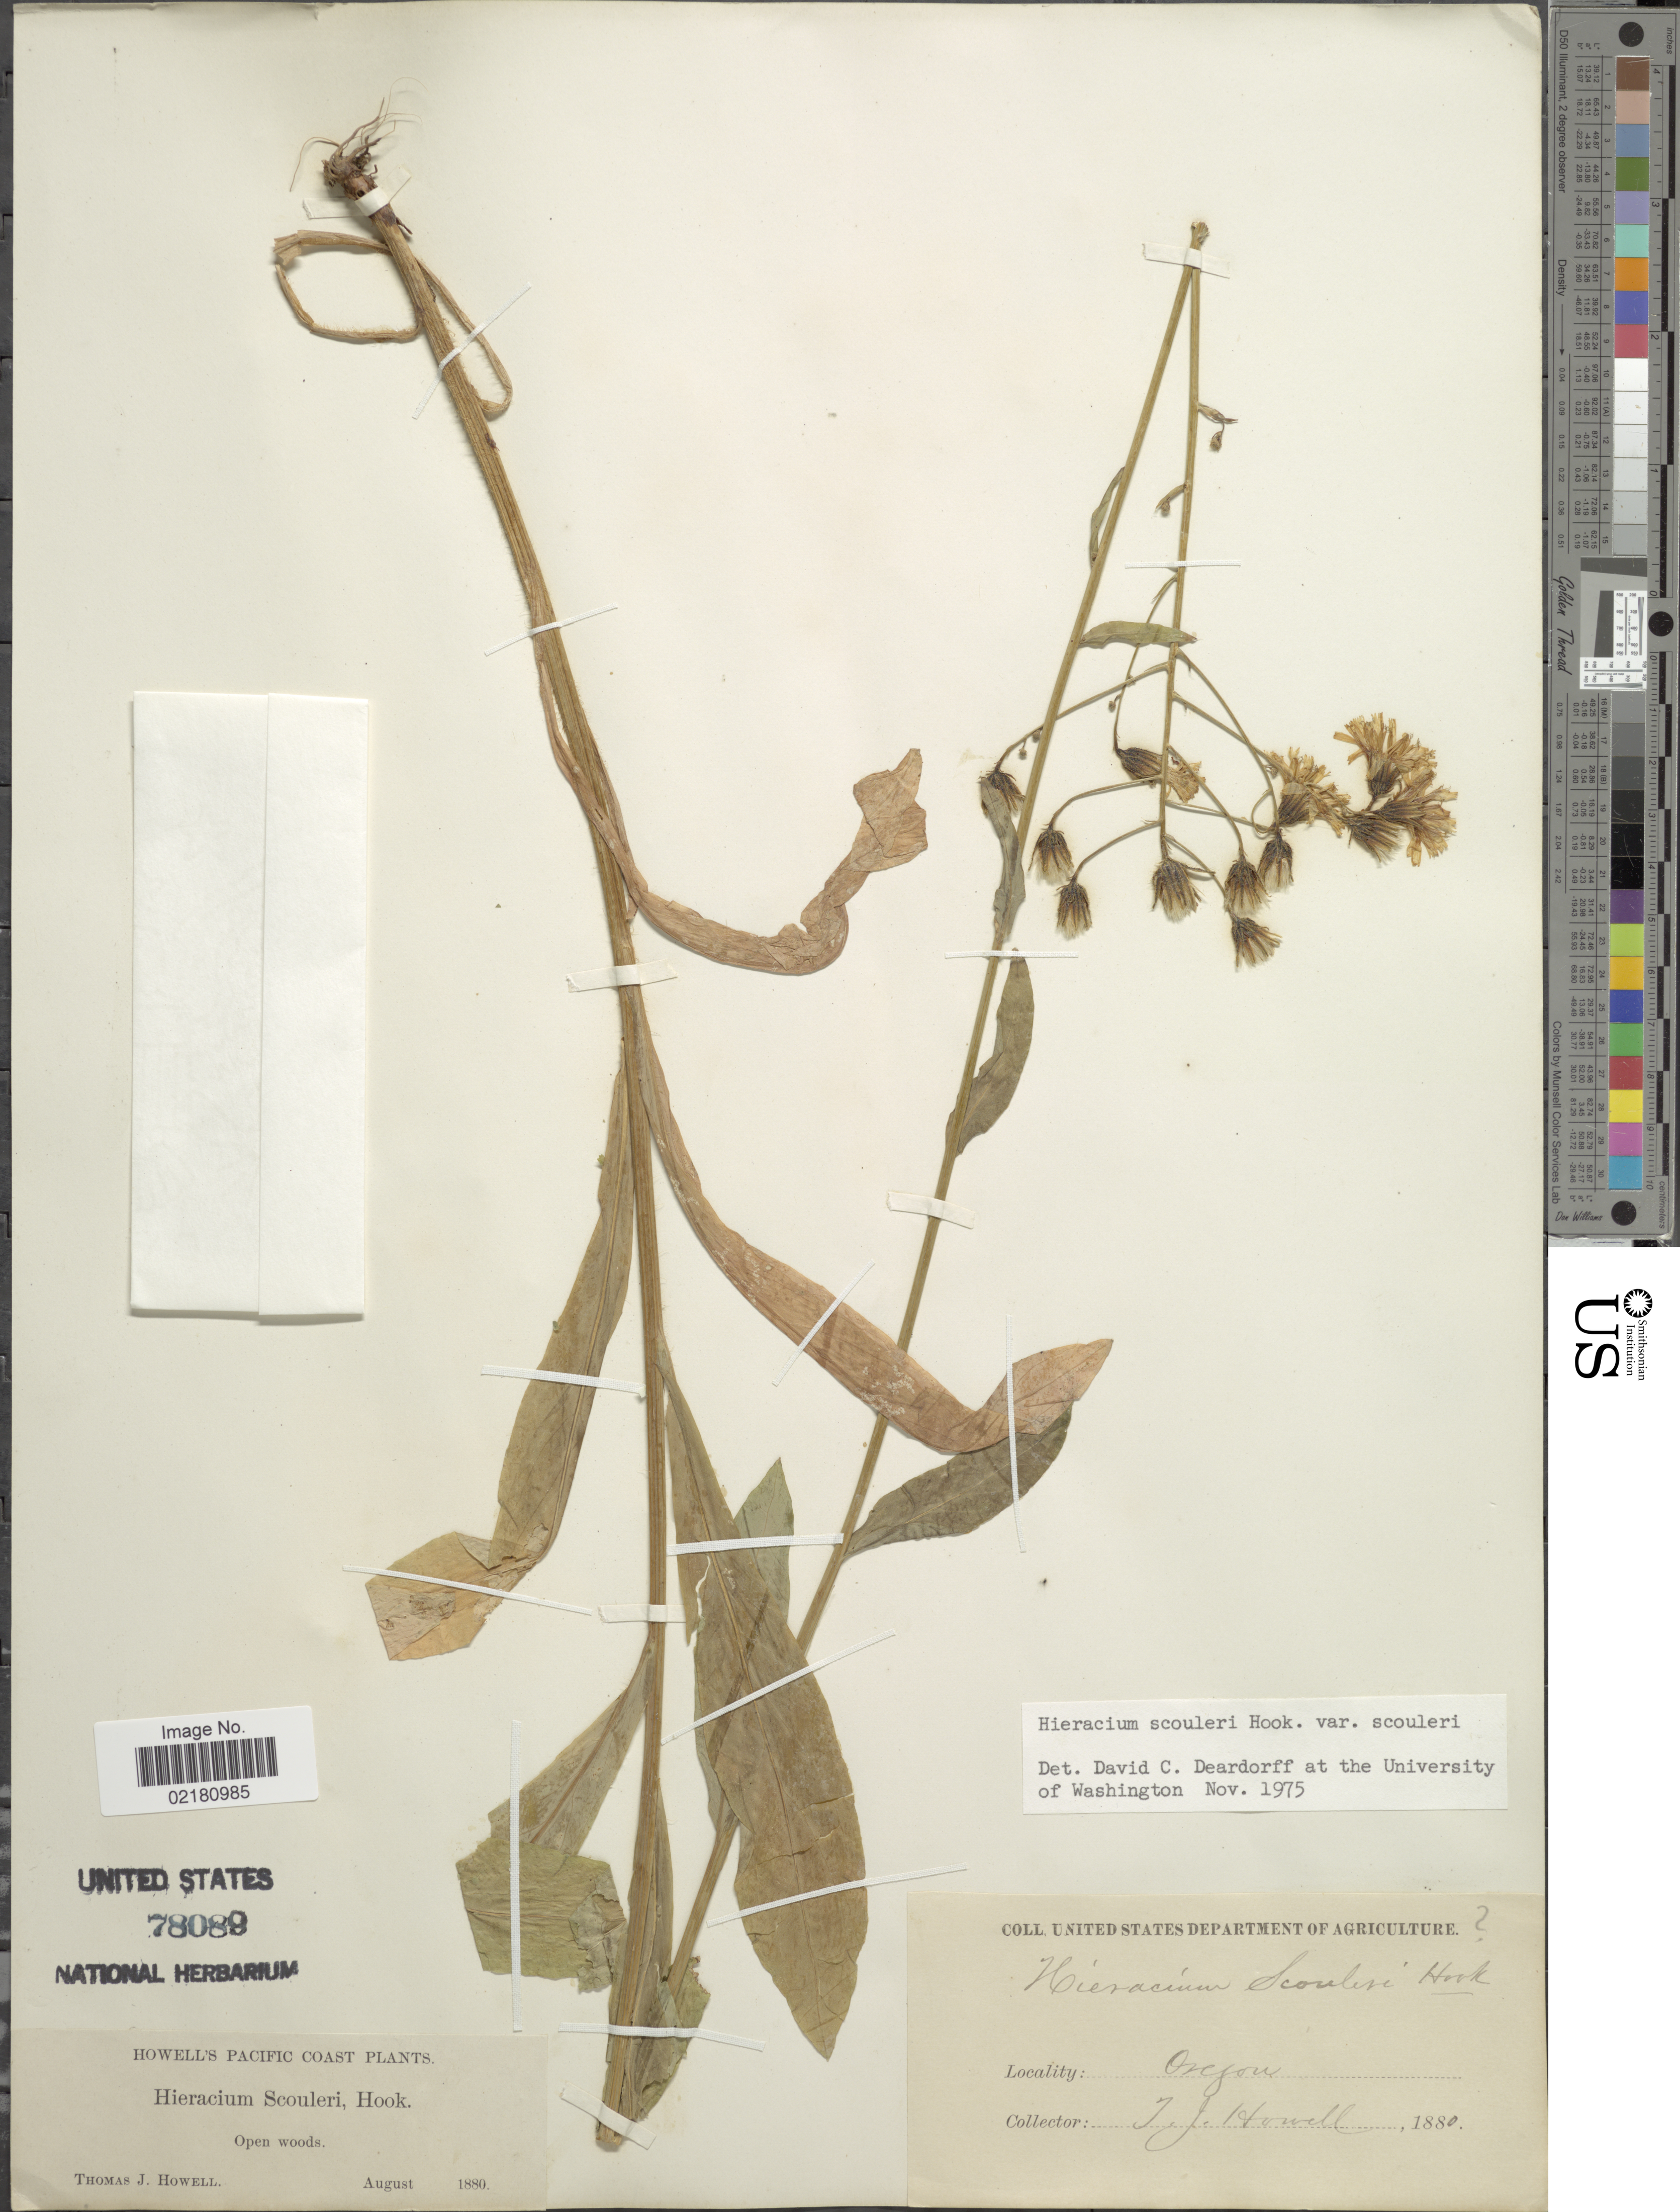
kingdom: Plantae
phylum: Tracheophyta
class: Magnoliopsida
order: Asterales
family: Asteraceae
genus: Hieracium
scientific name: Hieracium scouleri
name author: Hook.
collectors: T. J. Howell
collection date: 1880-08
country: United States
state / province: Oregon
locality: Open woods, Pacific Coast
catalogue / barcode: US 78089